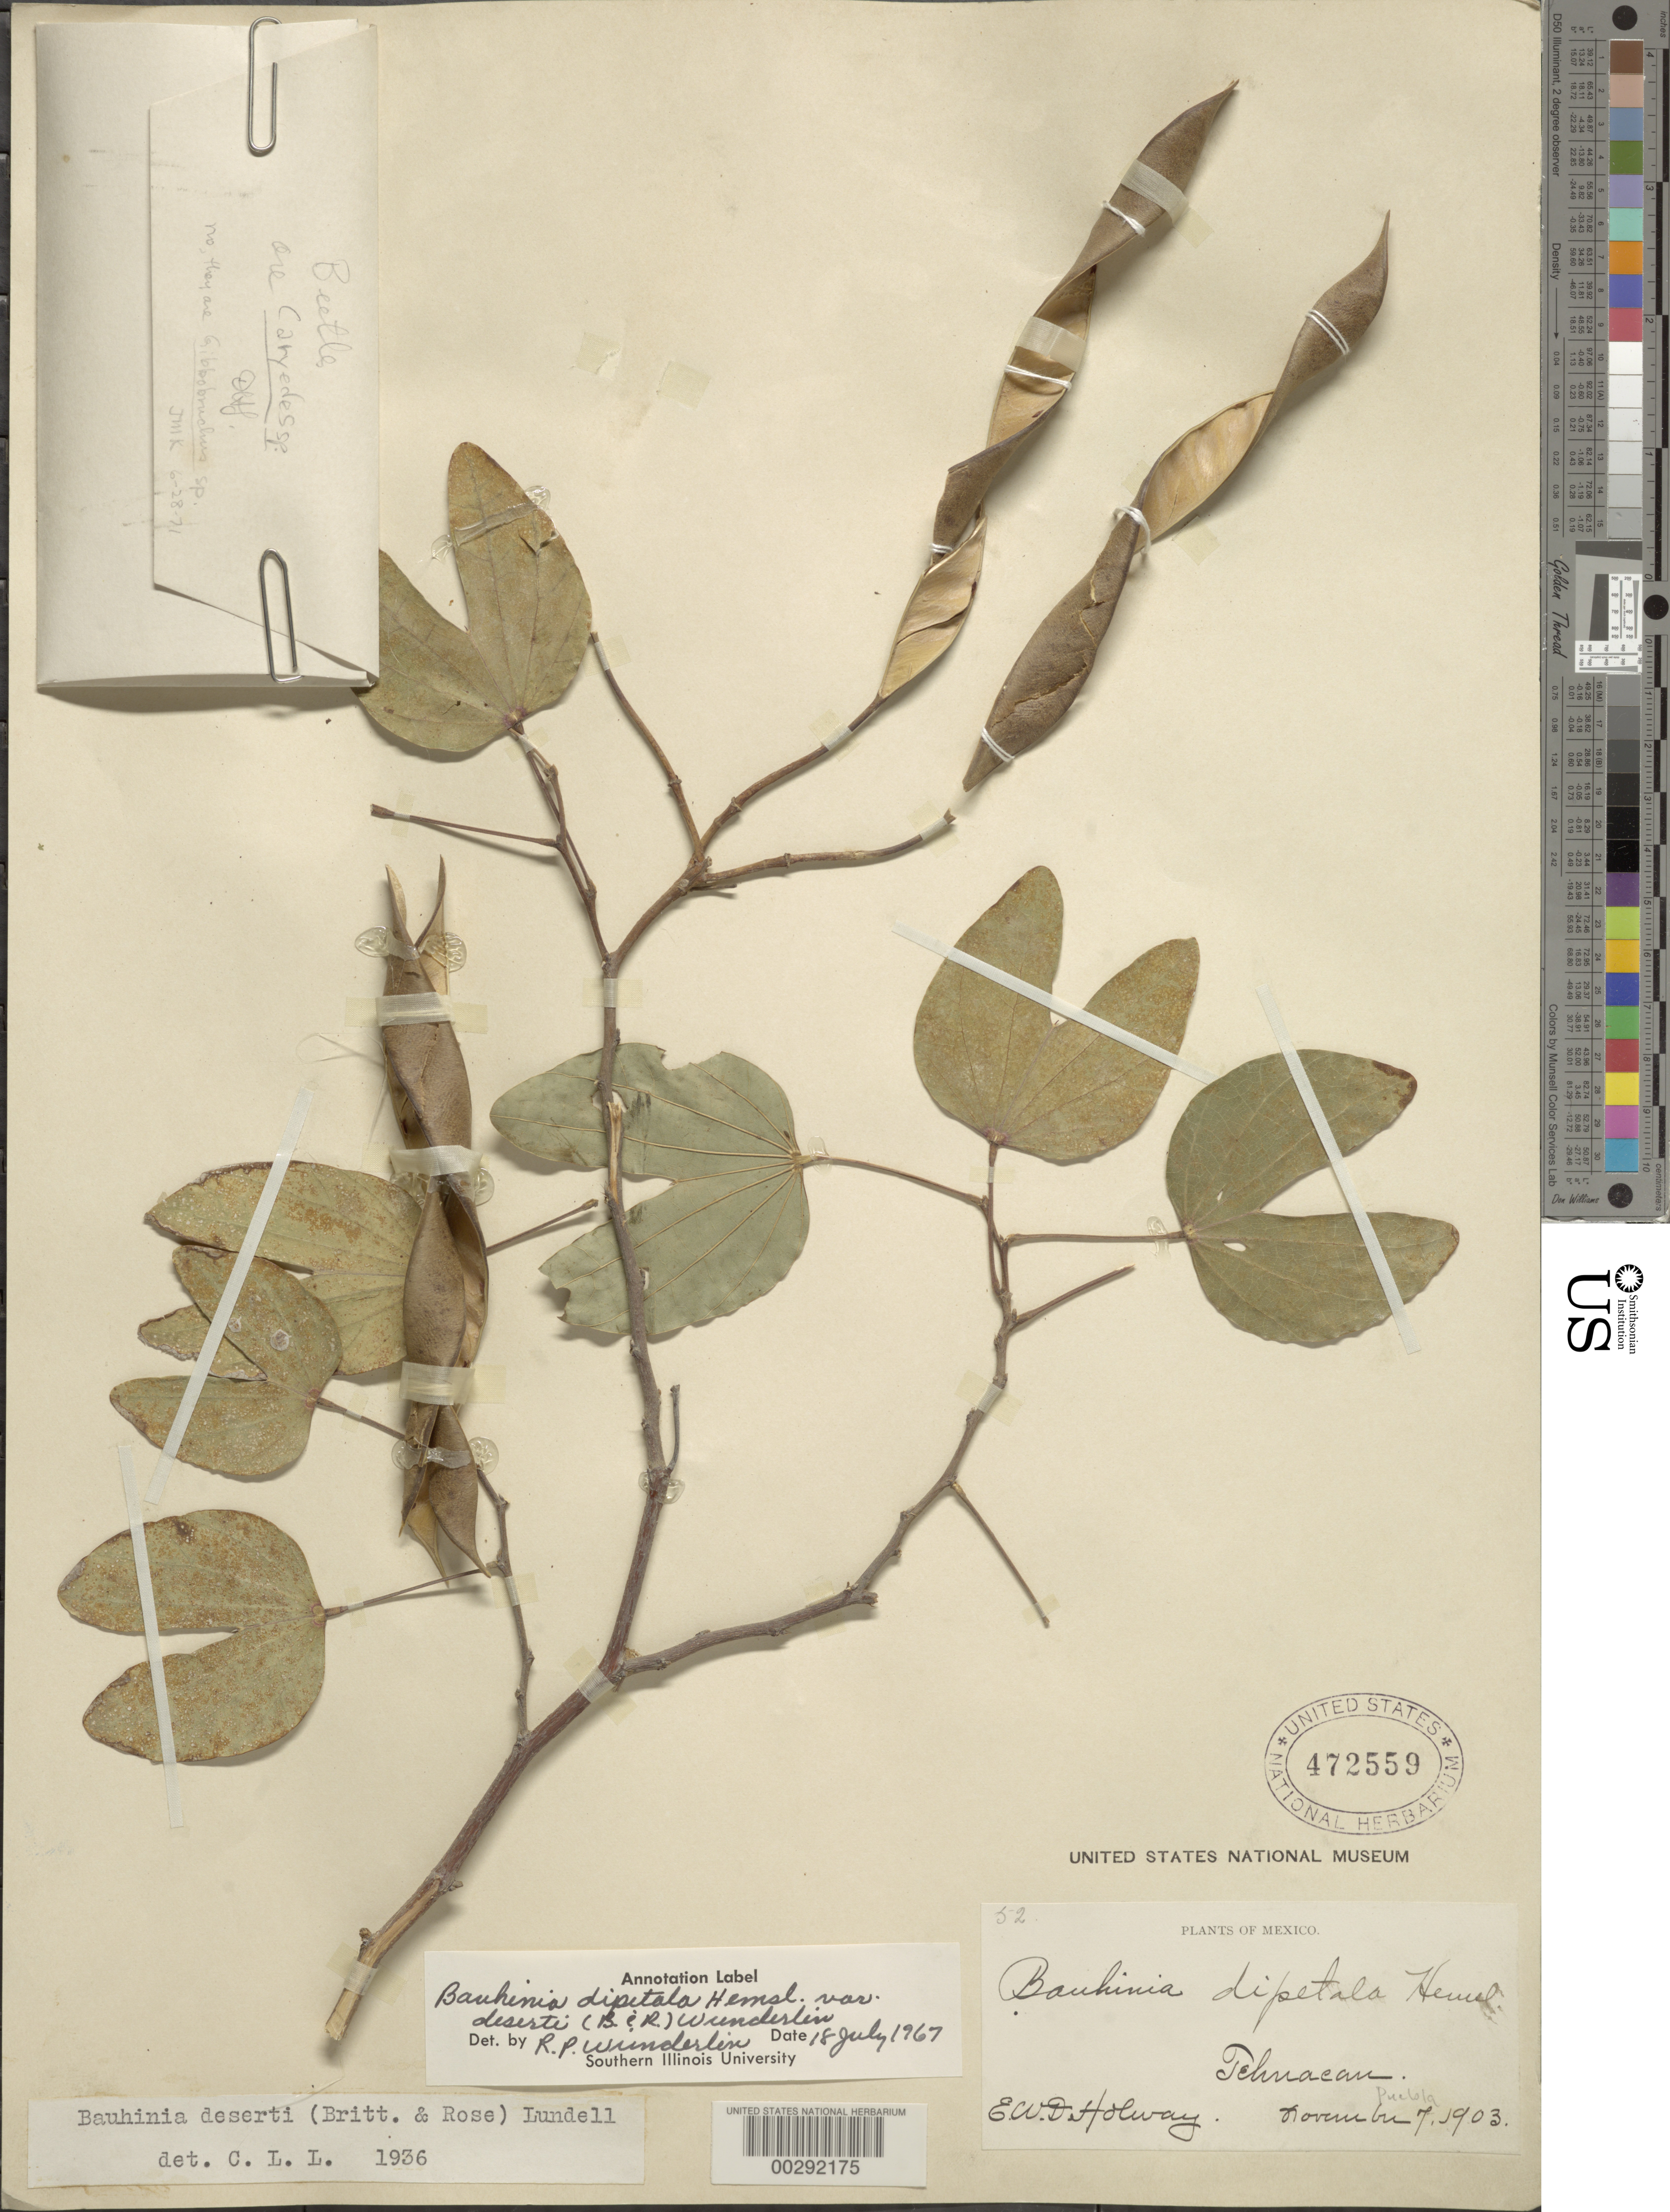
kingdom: Plantae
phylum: Tracheophyta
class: Magnoliopsida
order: Fabales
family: Fabaceae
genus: Bauhinia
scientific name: Bauhinia dipetala var. deserti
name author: (Britton & Rose) Wunderlin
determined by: Wunderlin, Richard P.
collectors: E. W. D. Holway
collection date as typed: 07 Nov 1903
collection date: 1903-11-07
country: Mexico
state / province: Puebla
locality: Tehuacan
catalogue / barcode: US 472559